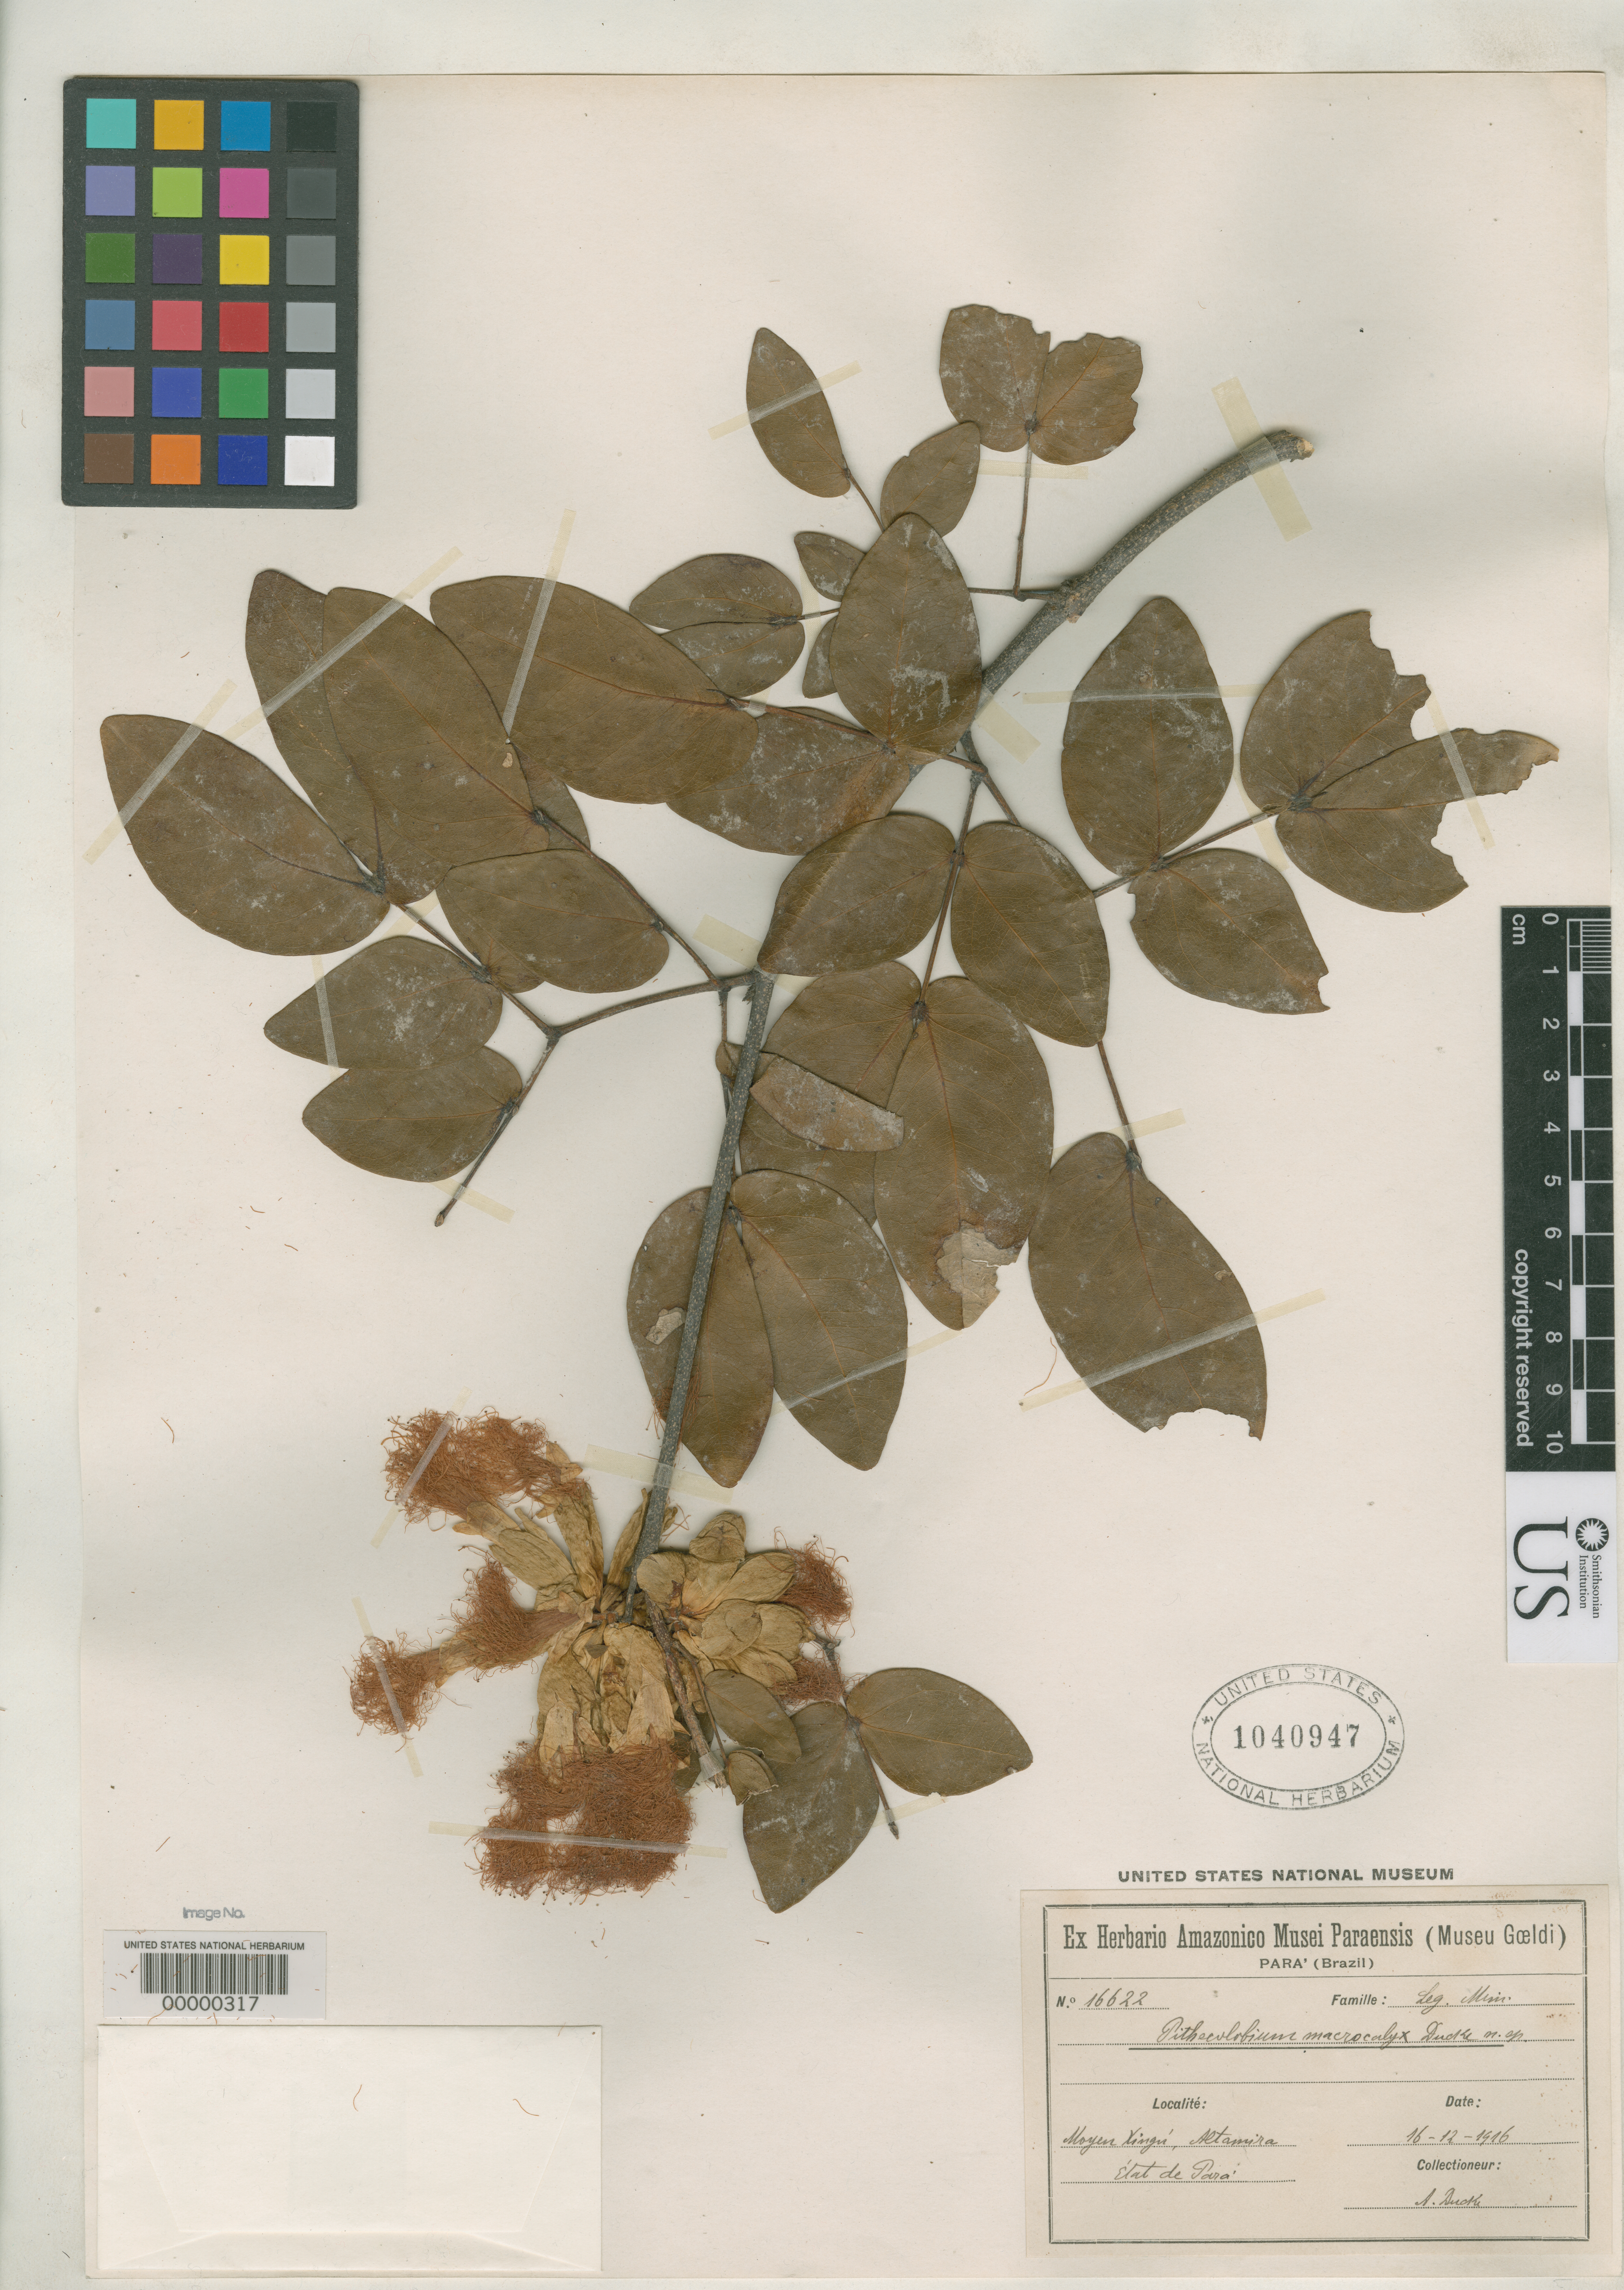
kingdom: Plantae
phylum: Tracheophyta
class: Magnoliopsida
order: Fabales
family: Fabaceae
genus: Pithecellobium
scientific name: Pithecellobium macrocalyx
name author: Ducke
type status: Isotype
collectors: A. Ducke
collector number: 16622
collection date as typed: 16 Dec 1916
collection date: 1916-12-16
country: Brazil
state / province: Pará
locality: Altamira, Moyen Xingu.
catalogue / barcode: US 1040947